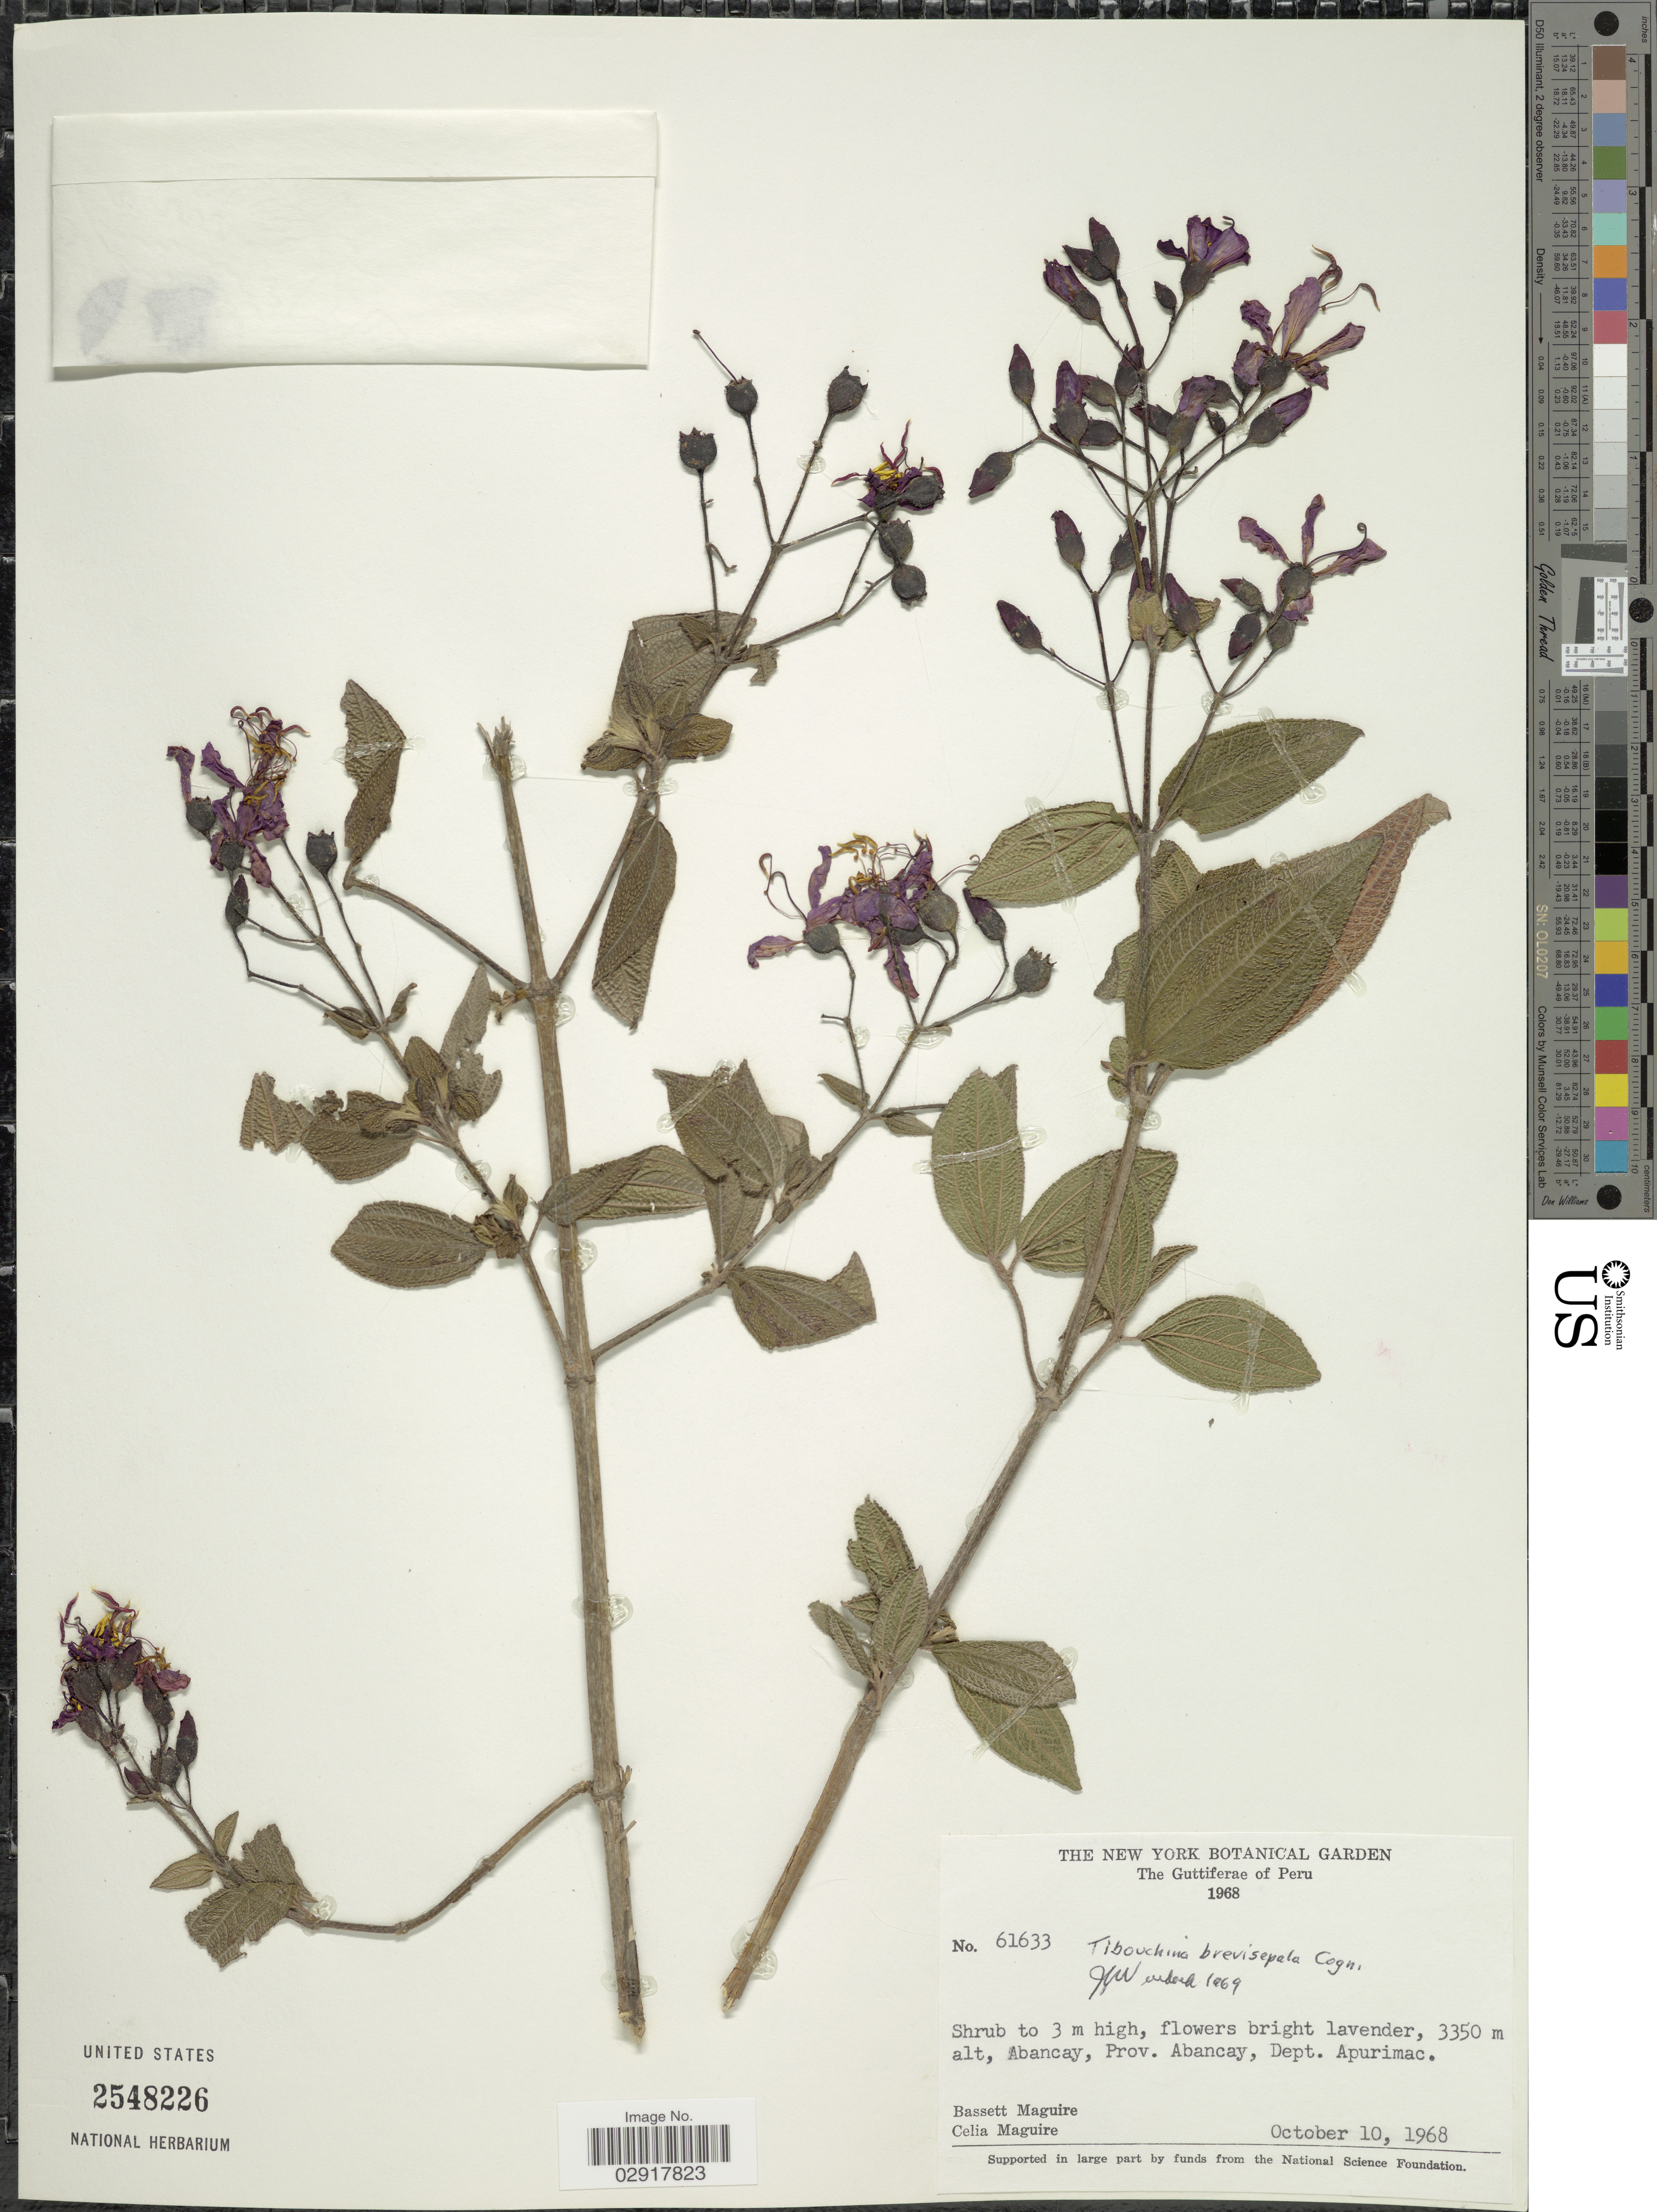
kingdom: Plantae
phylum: Tracheophyta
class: Magnoliopsida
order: Myrtales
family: Melastomataceae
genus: Tibouchina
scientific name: Tibouchina brevisepala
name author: Cogn.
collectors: B. Maguire & C. K. Maguire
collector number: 61633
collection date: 1968-10-10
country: Peru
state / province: Apurímac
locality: Prov. Abancay, Dept. Apurimac.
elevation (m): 3350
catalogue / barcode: US 2548226